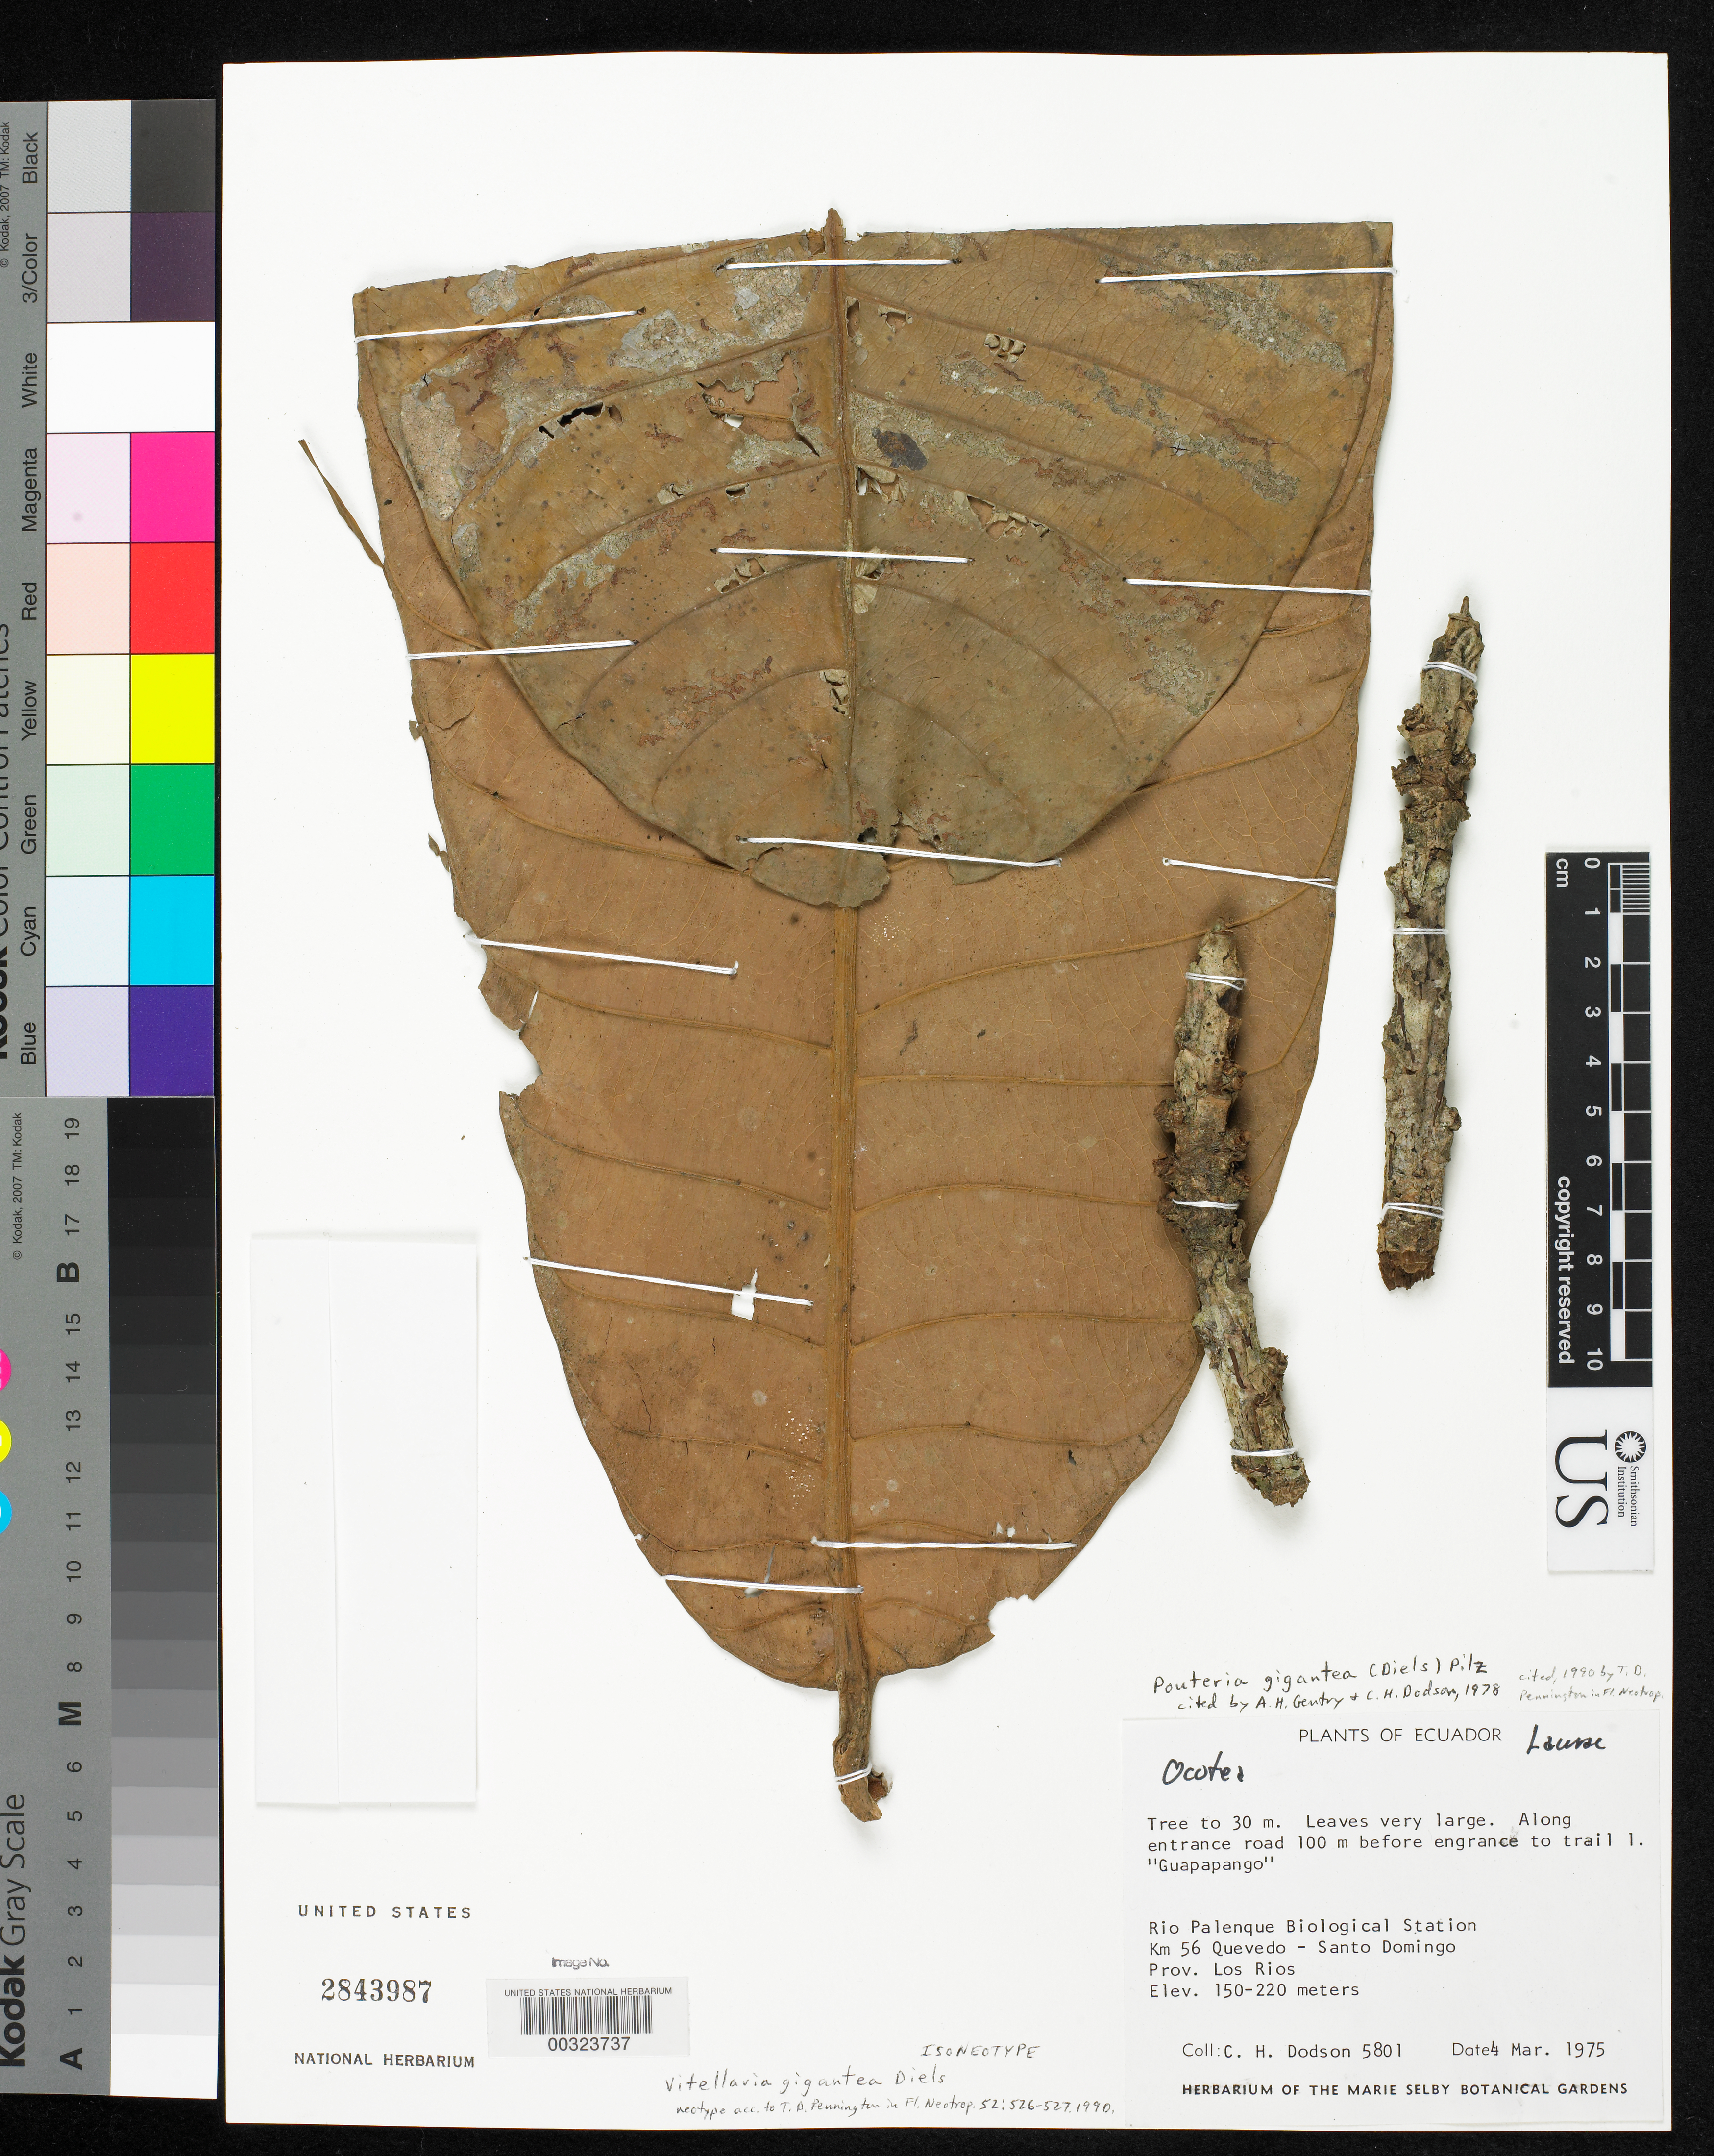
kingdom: Plantae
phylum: Tracheophyta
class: Magnoliopsida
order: Ericales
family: Sapotaceae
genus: Vitellaria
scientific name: Vitellaria gigantea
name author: Diels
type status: Isoneotype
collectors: C. H. Dodson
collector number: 5801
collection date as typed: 04 Mar 1975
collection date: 1975-03-04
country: Ecuador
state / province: Los Ríos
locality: Rio Palenque Biological Station, km 56 Quevedo - Santo Domingo.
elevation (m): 150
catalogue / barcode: US 2843987